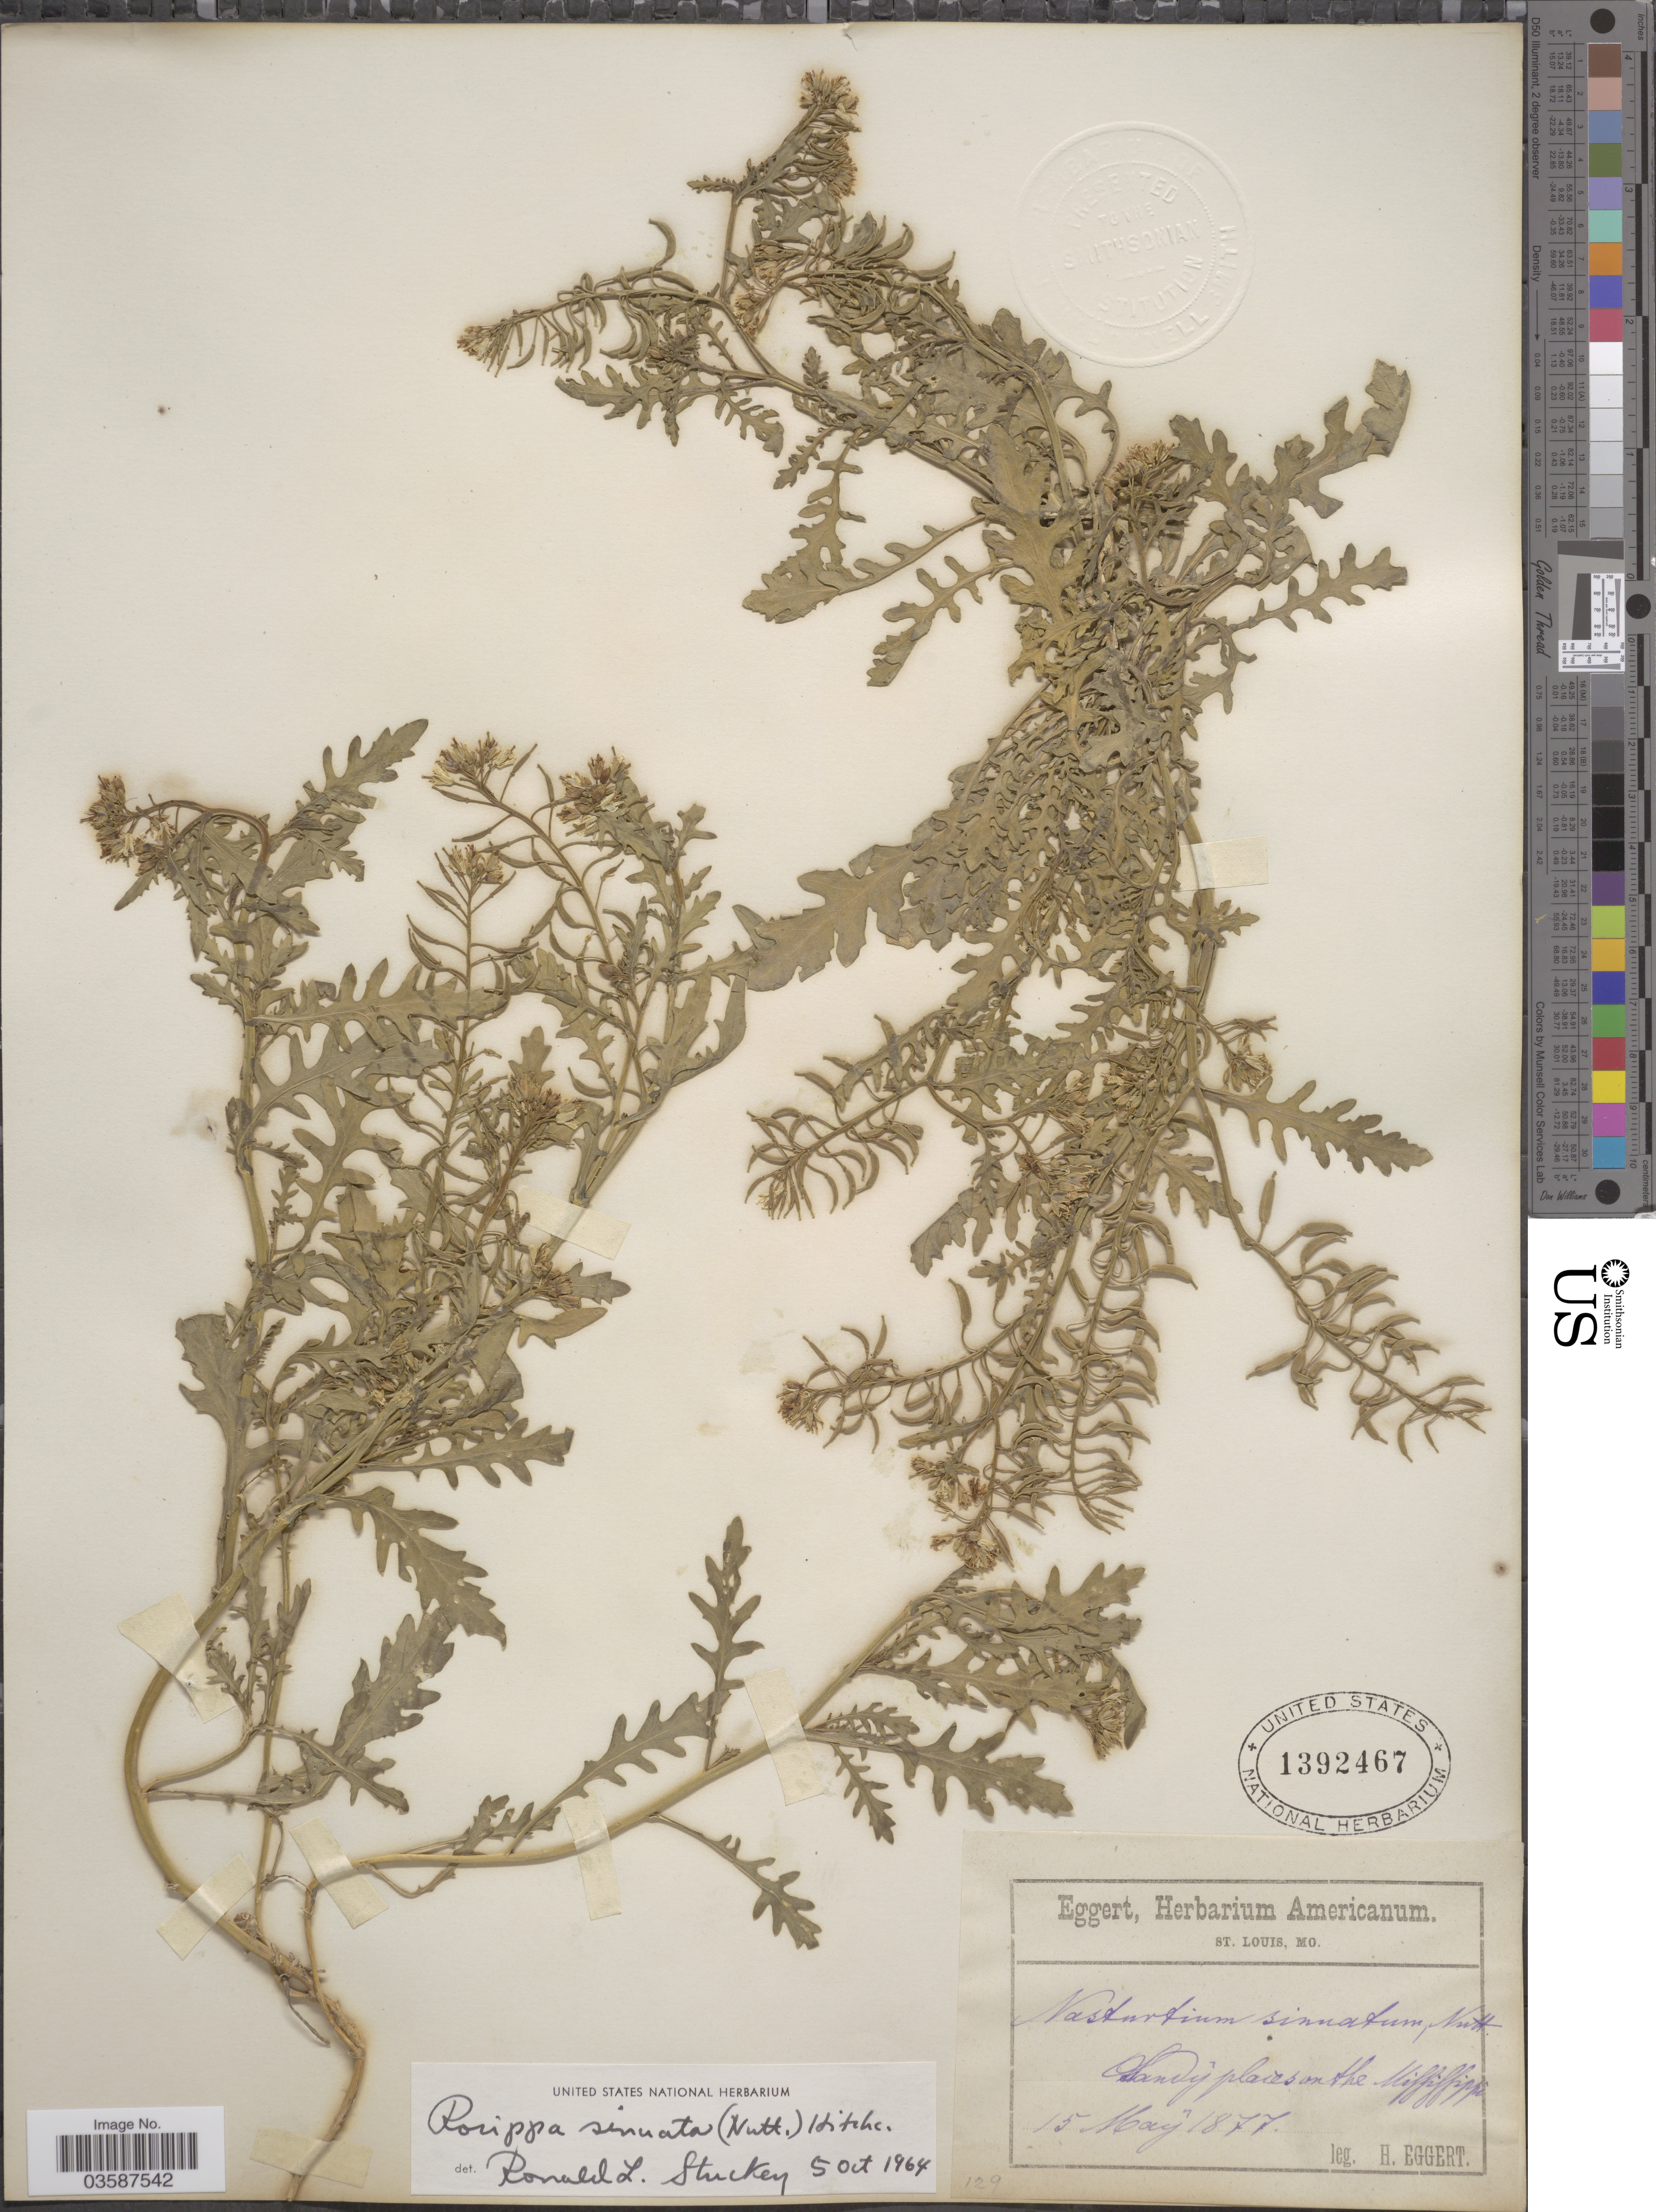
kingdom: Plantae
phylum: Tracheophyta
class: Magnoliopsida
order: Brassicales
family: Brassicaceae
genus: Rorippa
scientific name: Rorippa sinuata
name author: (Nutt.) Hitchc.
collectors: H. Eggert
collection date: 1877-05-15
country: United States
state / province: Mississippi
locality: Sandy places on the Mississippi.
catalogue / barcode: US 1392467